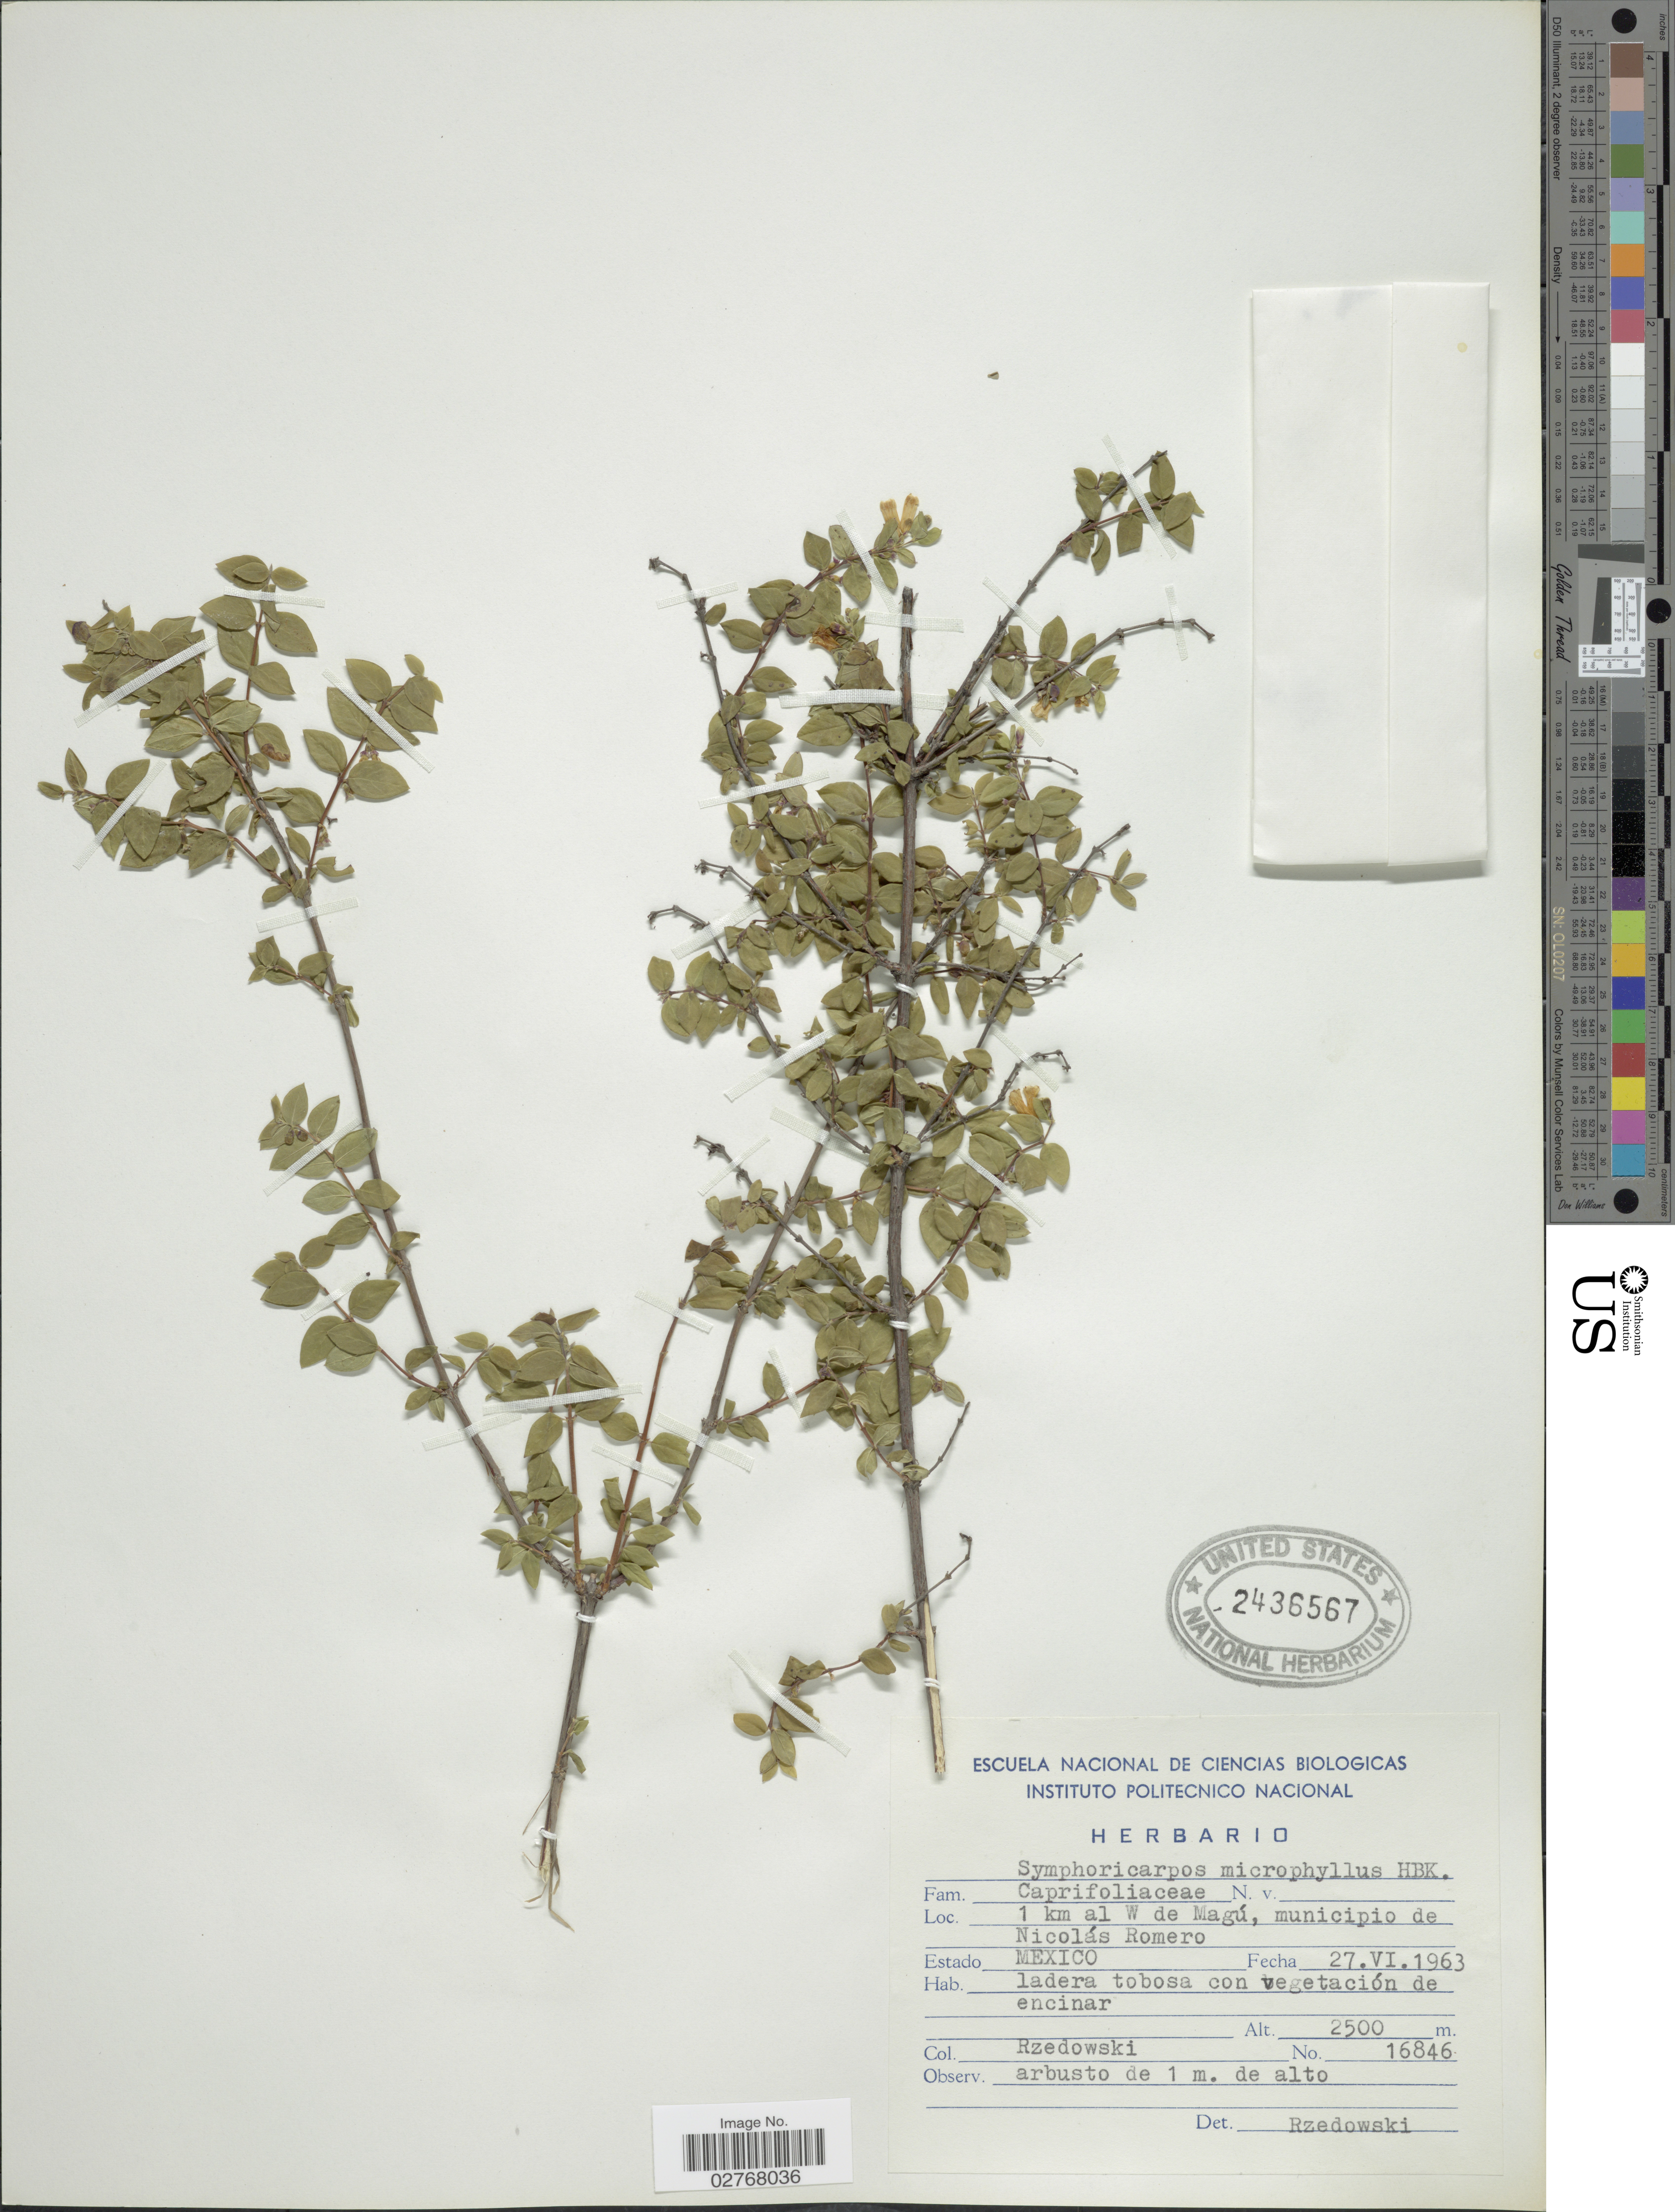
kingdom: Plantae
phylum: Tracheophyta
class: Magnoliopsida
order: Dipsacales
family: Caprifoliaceae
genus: Symphoricarpos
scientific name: Symphoricarpos microphyllus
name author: Kunth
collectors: Rzedowski, --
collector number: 16846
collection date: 1963-06-27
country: Mexico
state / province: México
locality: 1 km al W de Magú, municipio de Nicolás Romero.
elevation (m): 2500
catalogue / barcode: US 2436567